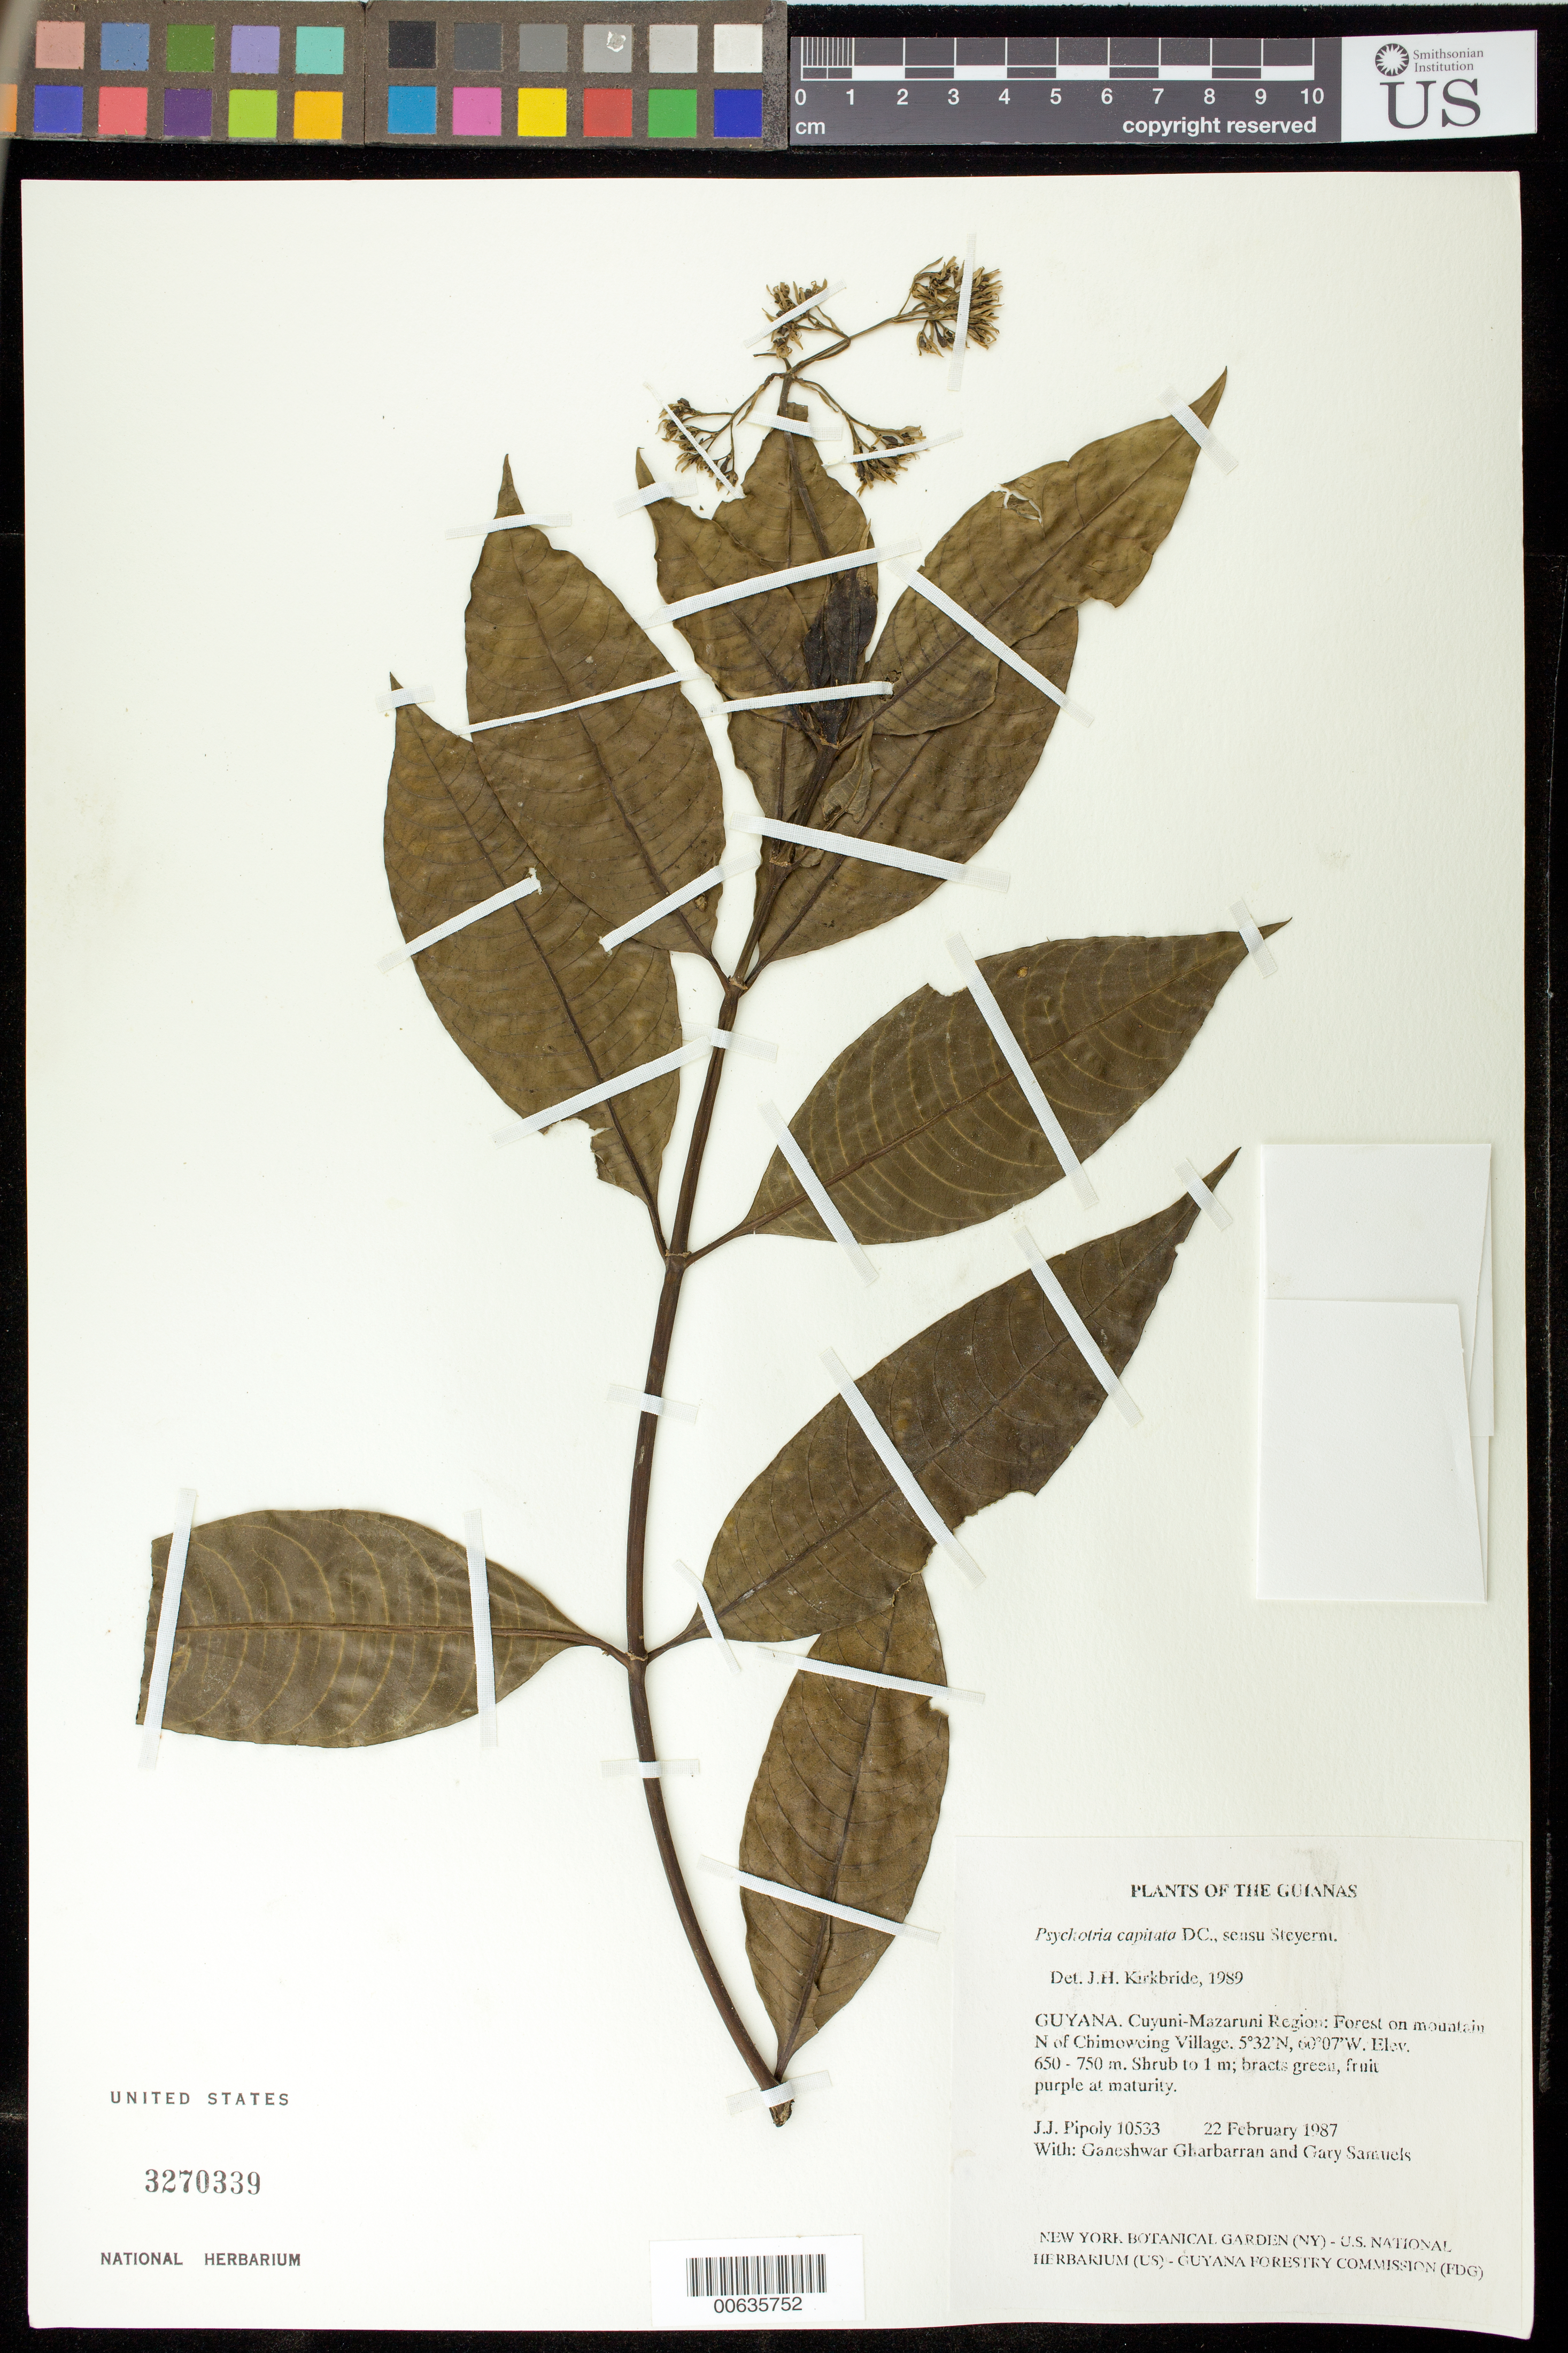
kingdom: Plantae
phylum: Tracheophyta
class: Magnoliopsida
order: Gentianales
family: Rubiaceae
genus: Palicourea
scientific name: Palicourea violacea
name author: (Aubl.) A. Rich.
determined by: Kirkbride, J. H., Jr.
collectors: J. J. Pipoly, G. Gharbarran & G. Samuels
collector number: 10533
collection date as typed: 22 February 1987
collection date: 1987-02-22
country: Guyana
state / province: Cuyuni-Mazaruni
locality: Mountain N of Chinoweing Village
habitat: Forest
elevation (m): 650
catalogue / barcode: US 3270339